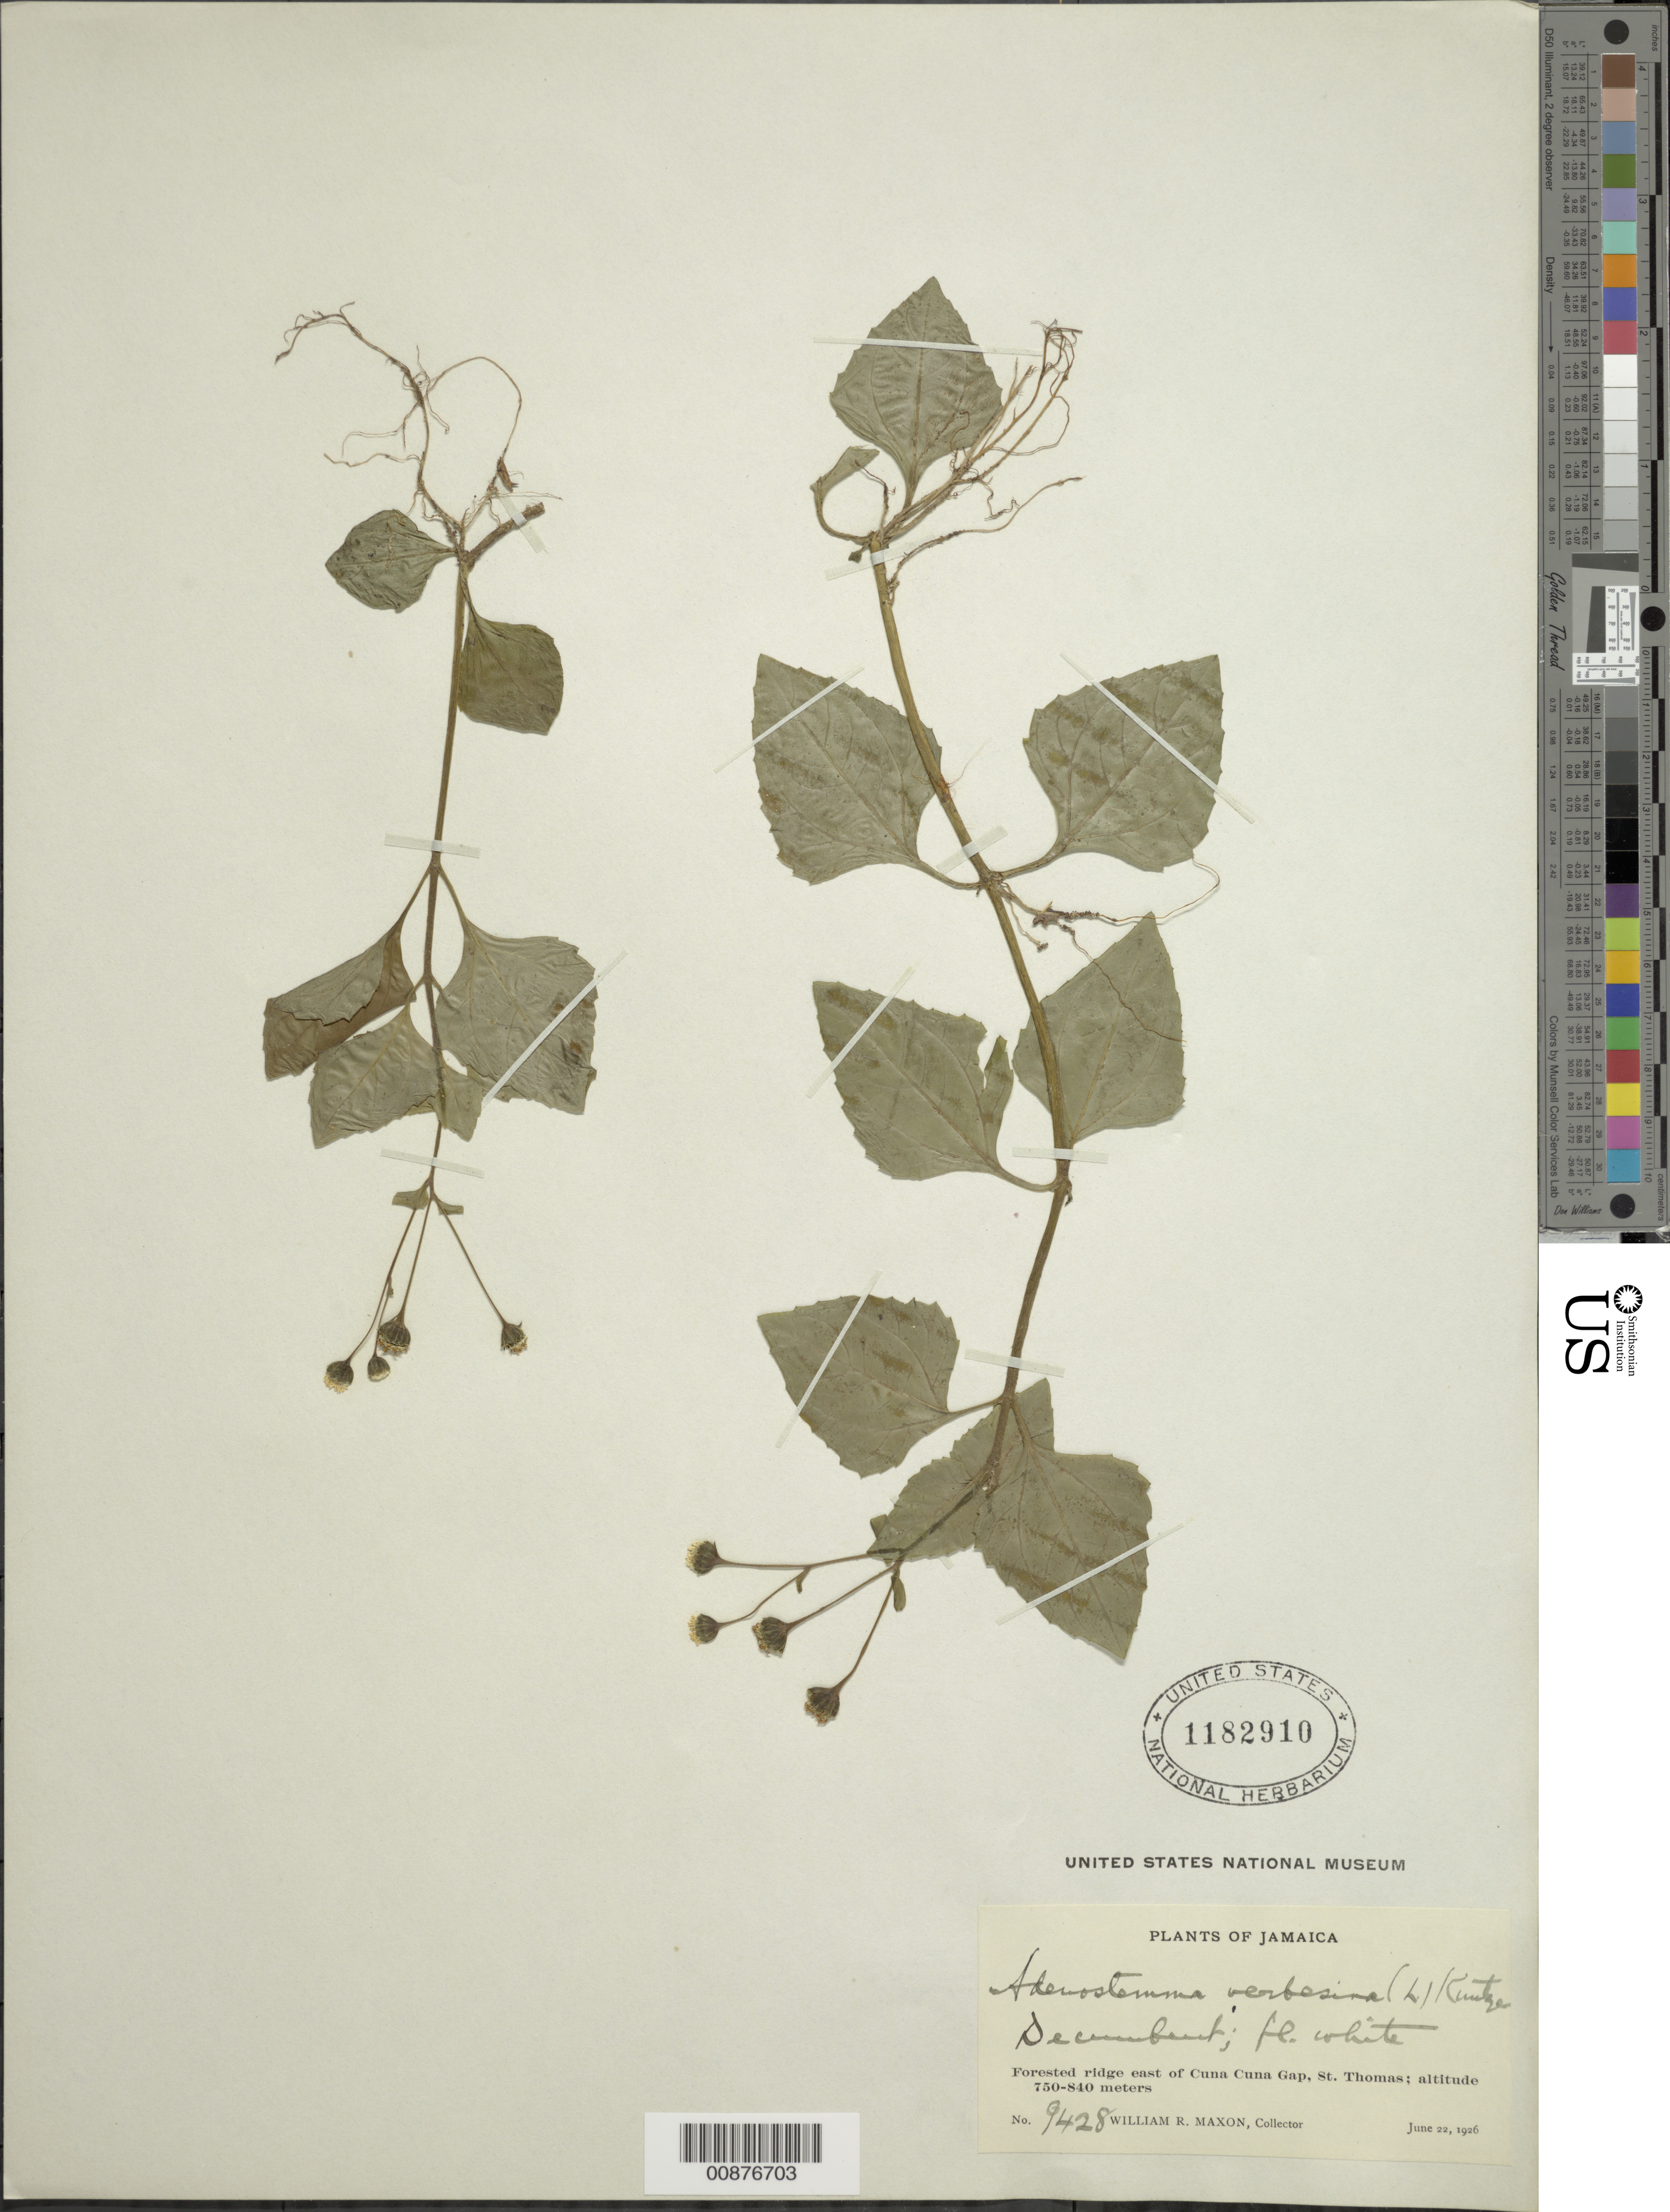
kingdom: Plantae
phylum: Tracheophyta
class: Magnoliopsida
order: Asterales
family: Asteraceae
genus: Adenostemma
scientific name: Adenostemma verbesina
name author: (L.) Sch. Bip.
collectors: W. R. Maxon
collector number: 9428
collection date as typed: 22 Jun 1926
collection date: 1926-06-22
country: Jamaica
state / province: Saint Thomas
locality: Ridge east of Cuna Gap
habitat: Forested ridge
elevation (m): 750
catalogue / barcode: US 1182910